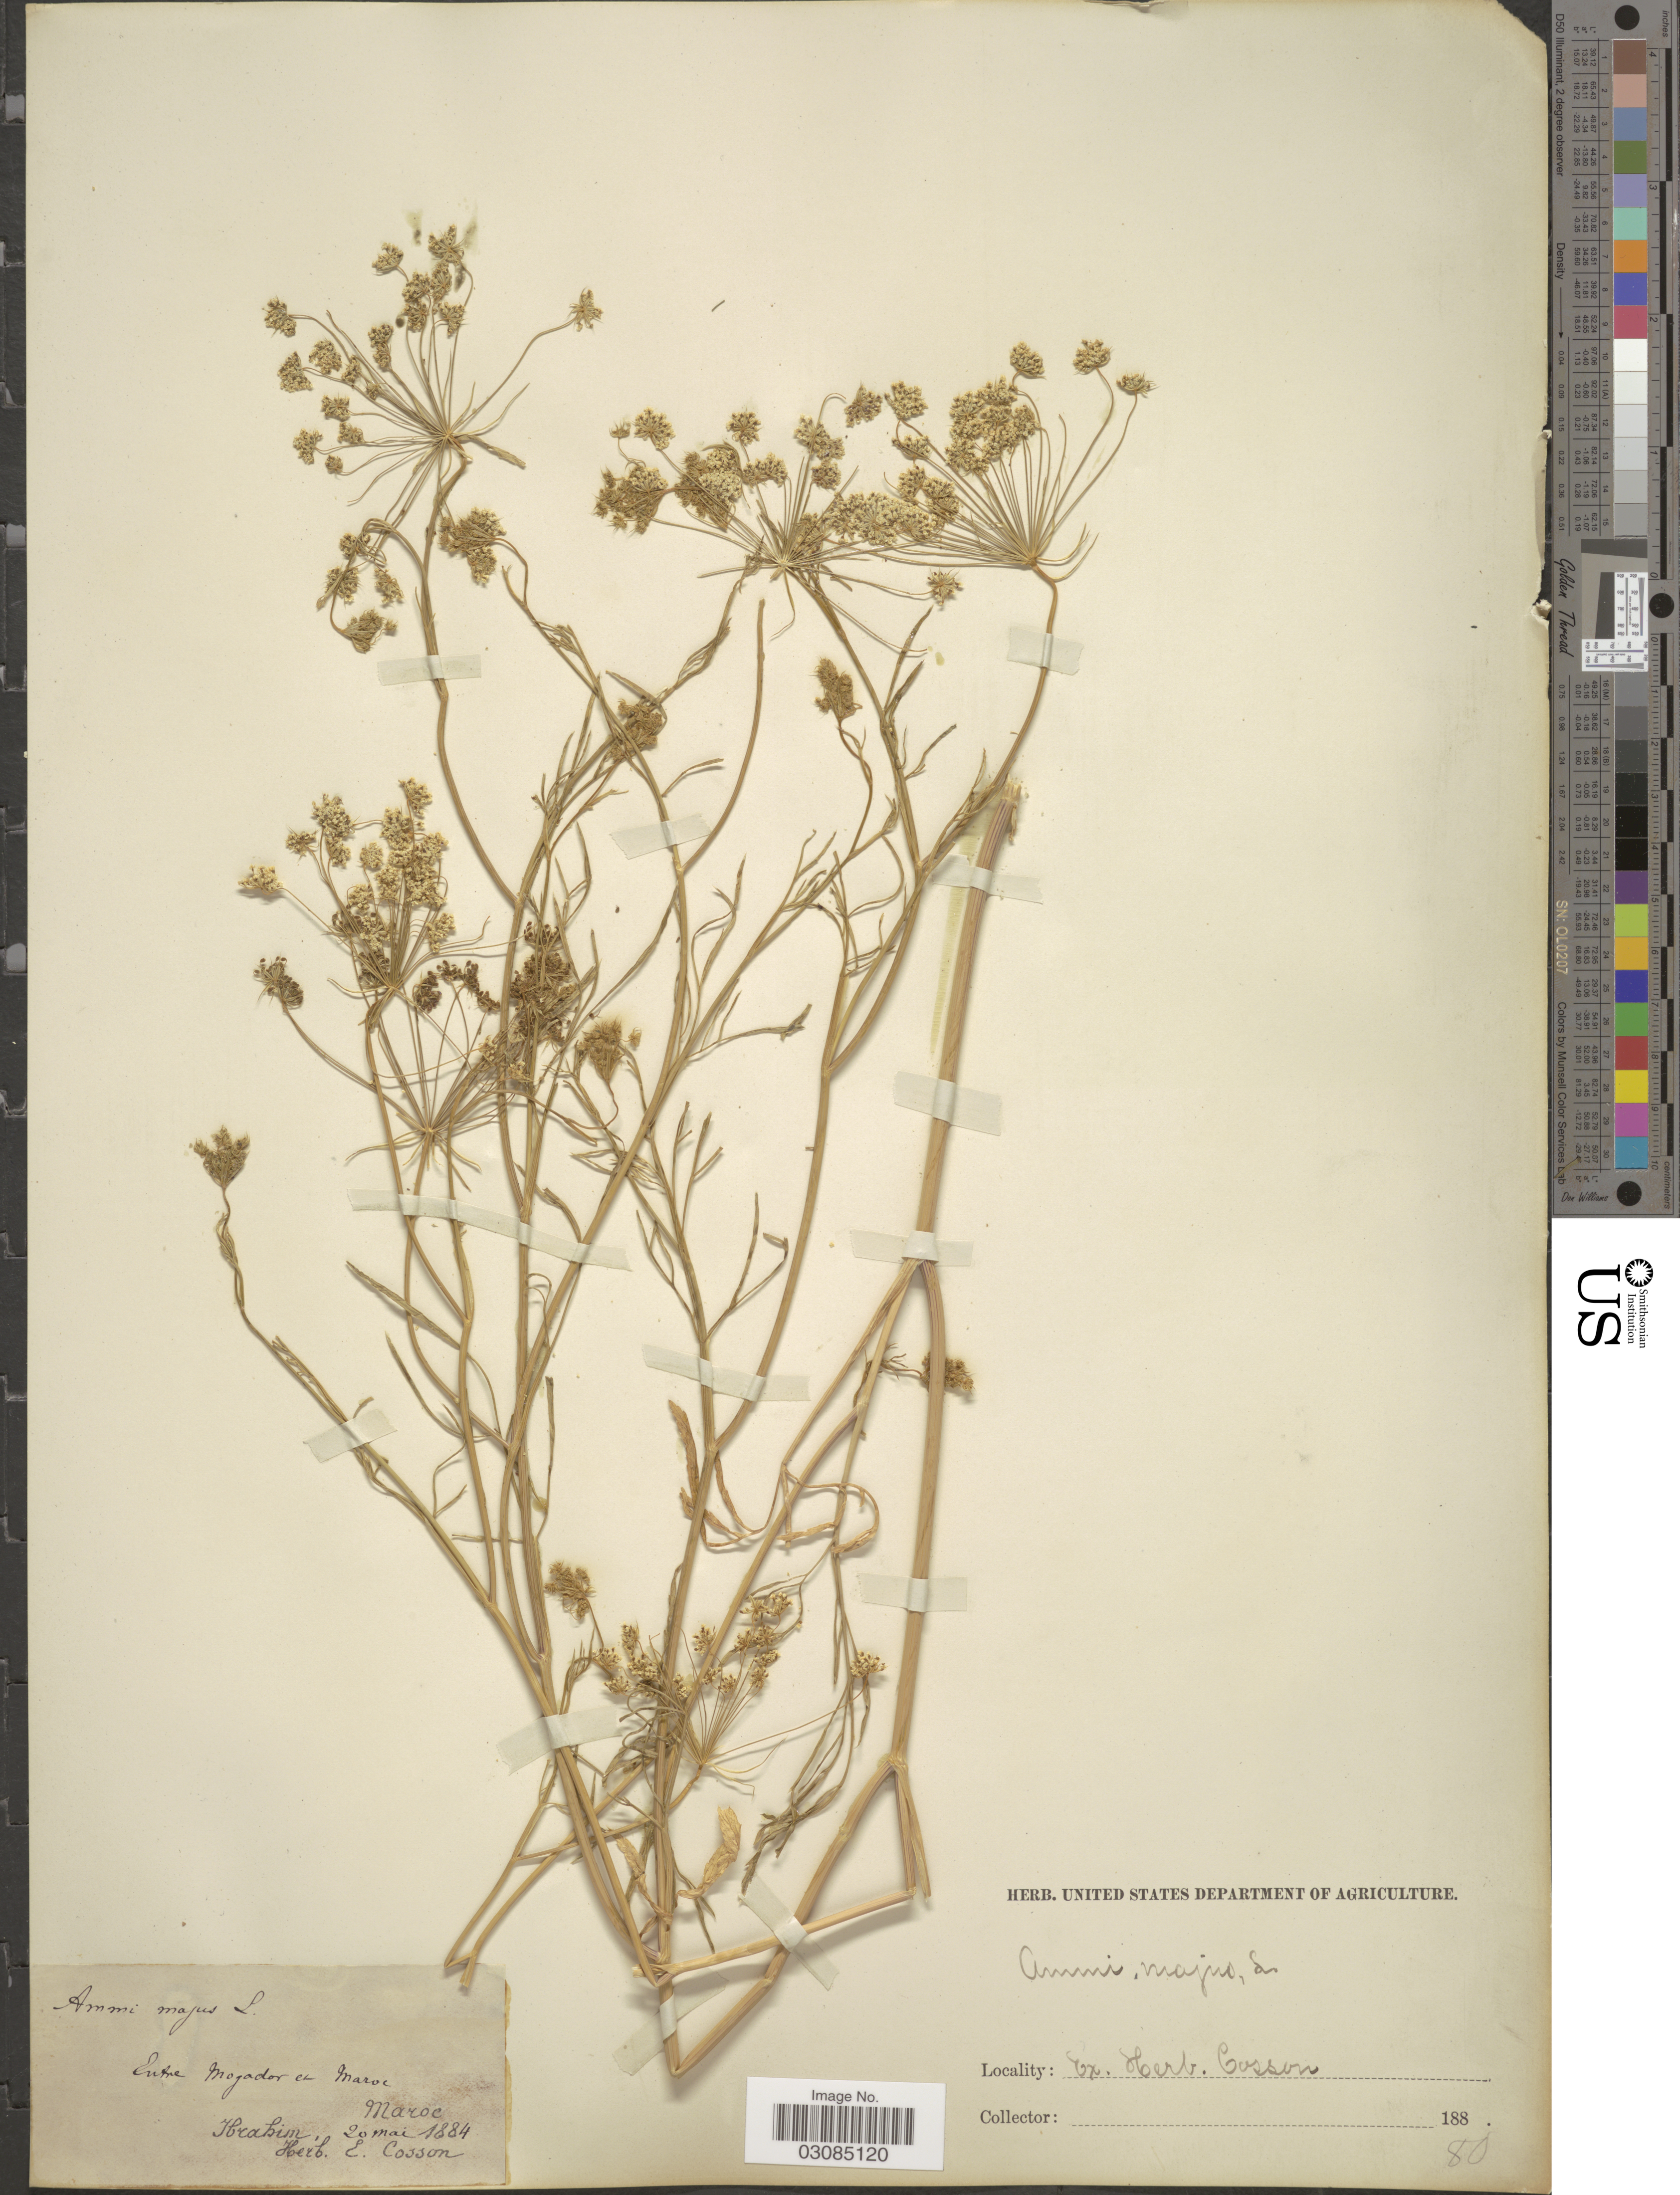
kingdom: Plantae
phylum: Tracheophyta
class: Magnoliopsida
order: Apiales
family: Apiaceae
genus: Ammi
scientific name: Ammi majus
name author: L.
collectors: -. Ibrahim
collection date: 1884-05-20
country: Morocco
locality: Entre Moyador et Maroc, Maroc.